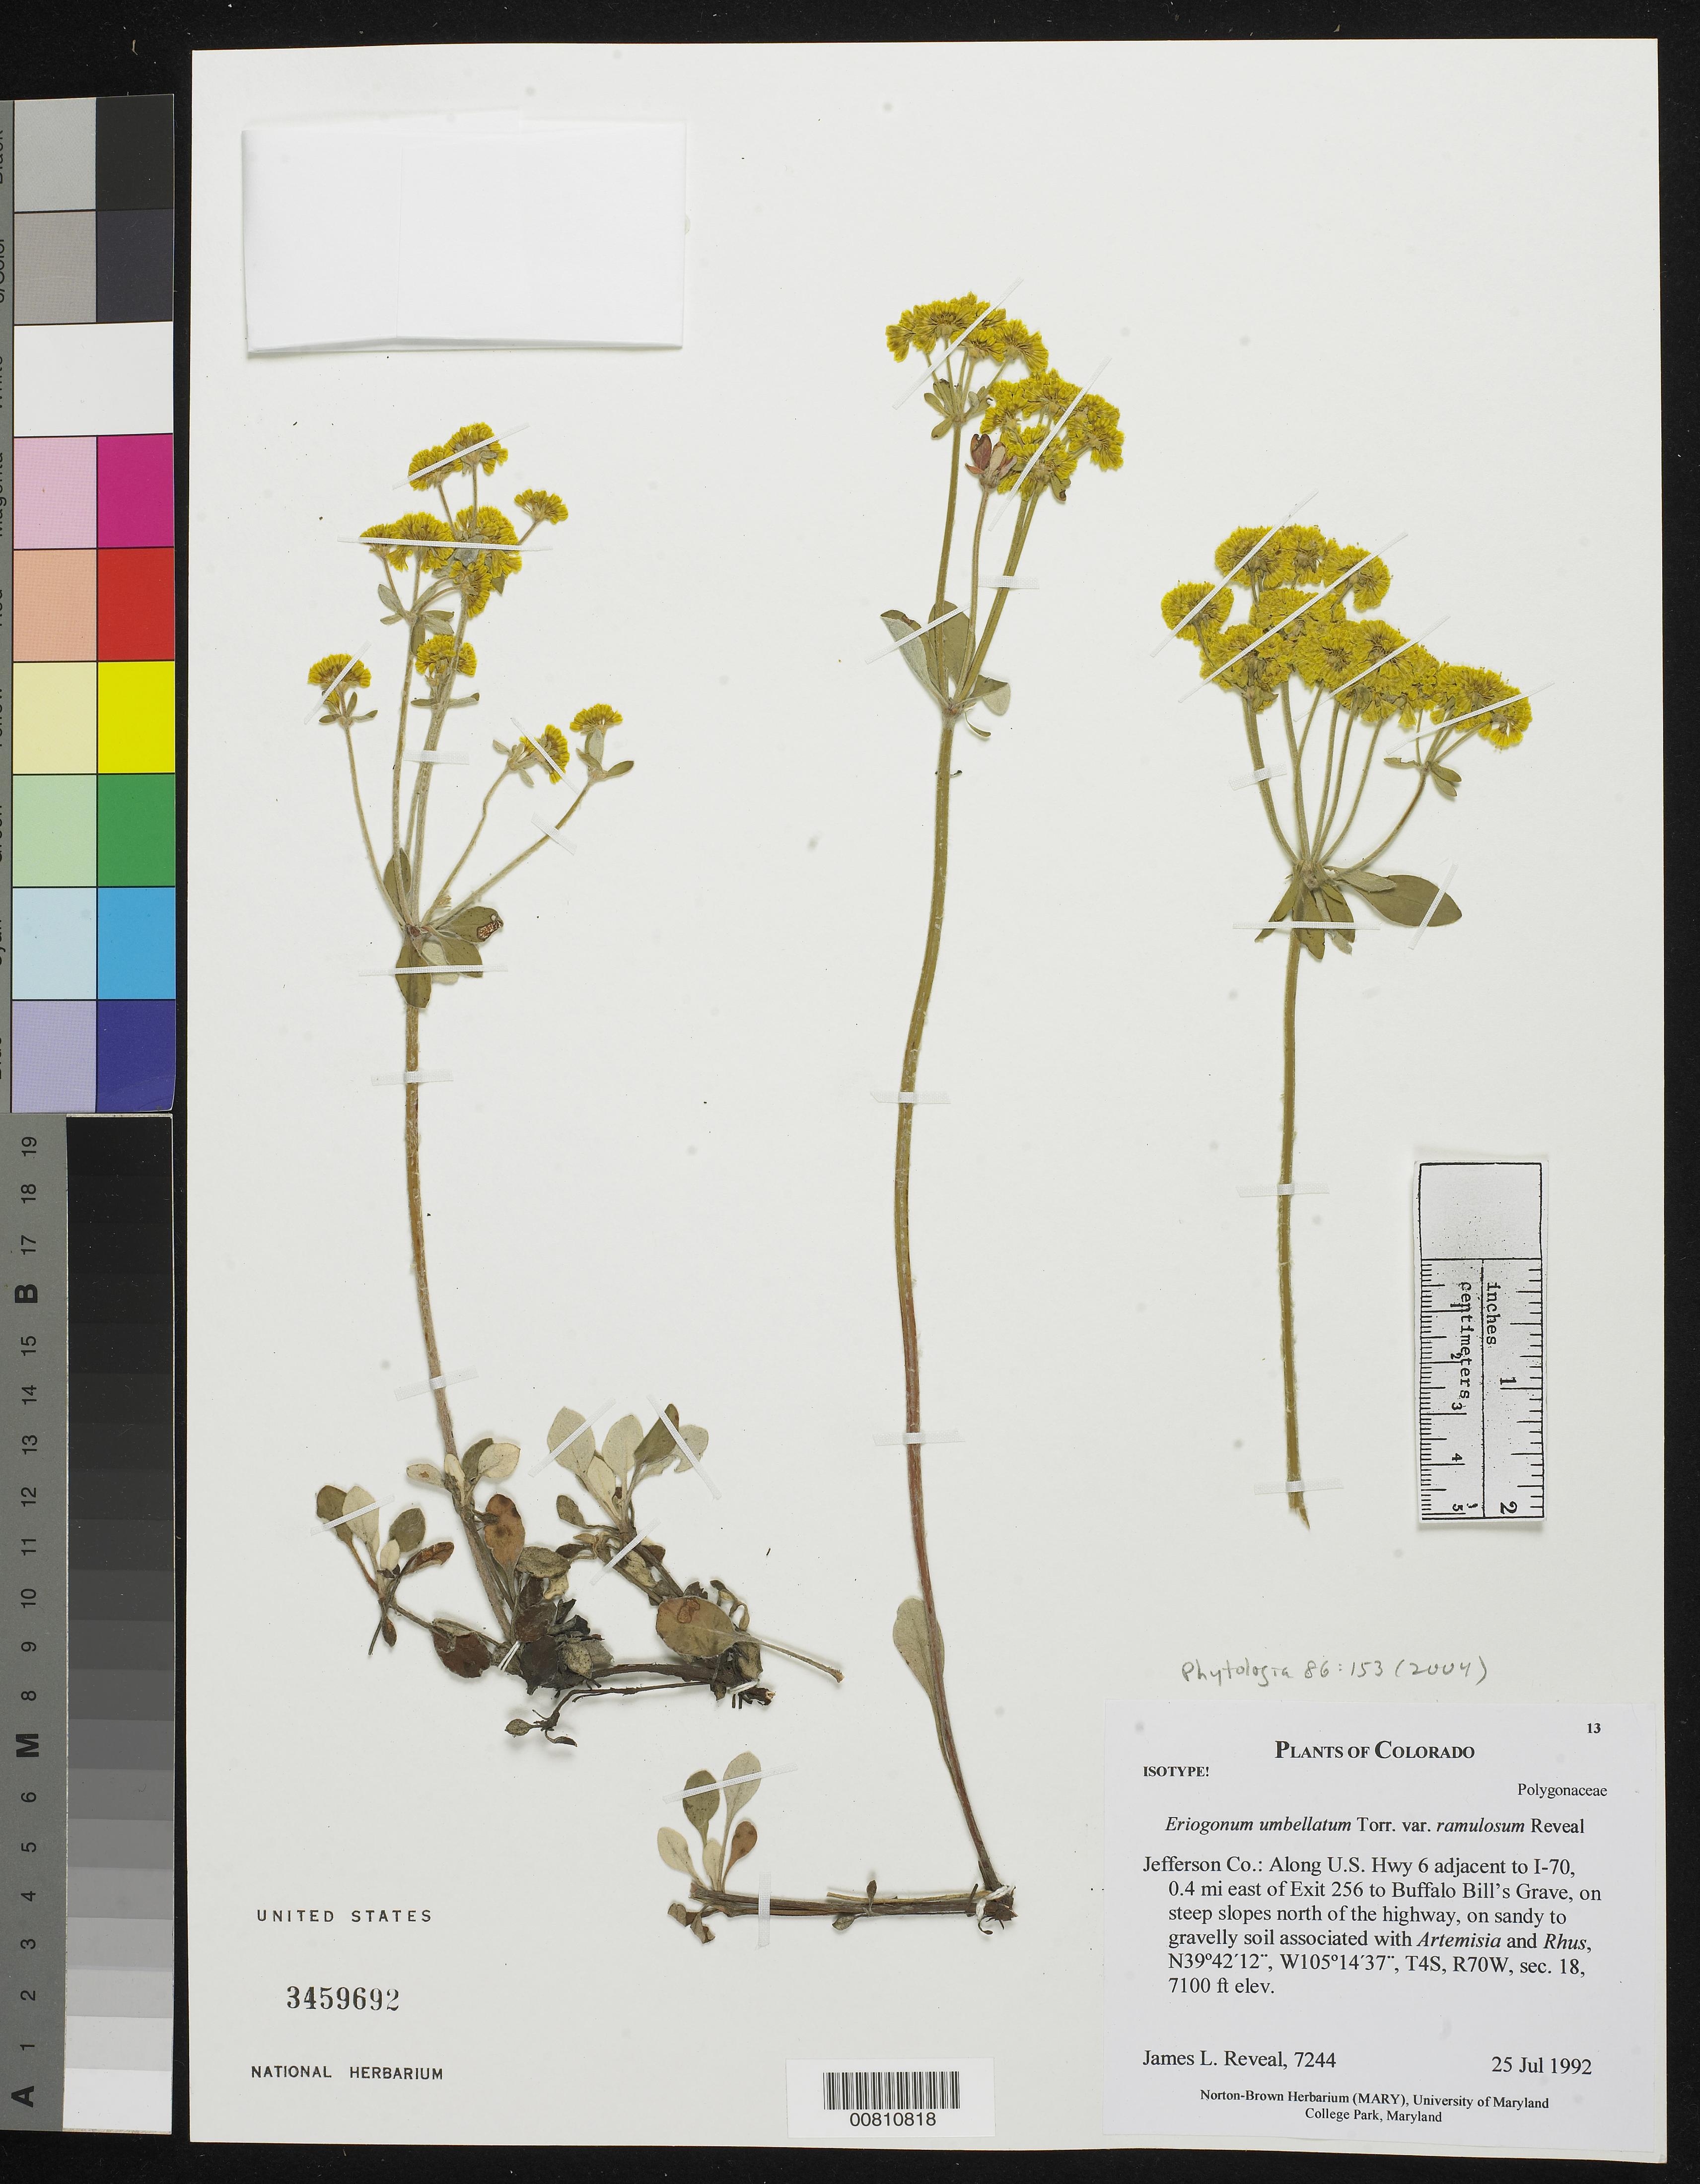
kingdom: Plantae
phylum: Tracheophyta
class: Magnoliopsida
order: Caryophyllales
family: Polygonaceae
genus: Eriogonum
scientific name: Eriogonum umbellatum var. ramulosum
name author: Reveal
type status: Isotype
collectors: J. L. Reveal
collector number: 7244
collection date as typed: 25 Jul 1992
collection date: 1992-07-25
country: United States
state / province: Colorado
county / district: Jefferson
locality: Jefferson Co.: along U.S. Hwy 6 adjacent to I-70, 0.4 mi east of Exit 256 to Buffalo Bill's Grave, on steep slopes north of the highway.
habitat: On steep slopes, on sandy to gravelly soil associated with Artemisia and Rhus.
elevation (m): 2164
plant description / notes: Holotype at NY.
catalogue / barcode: US 3459692